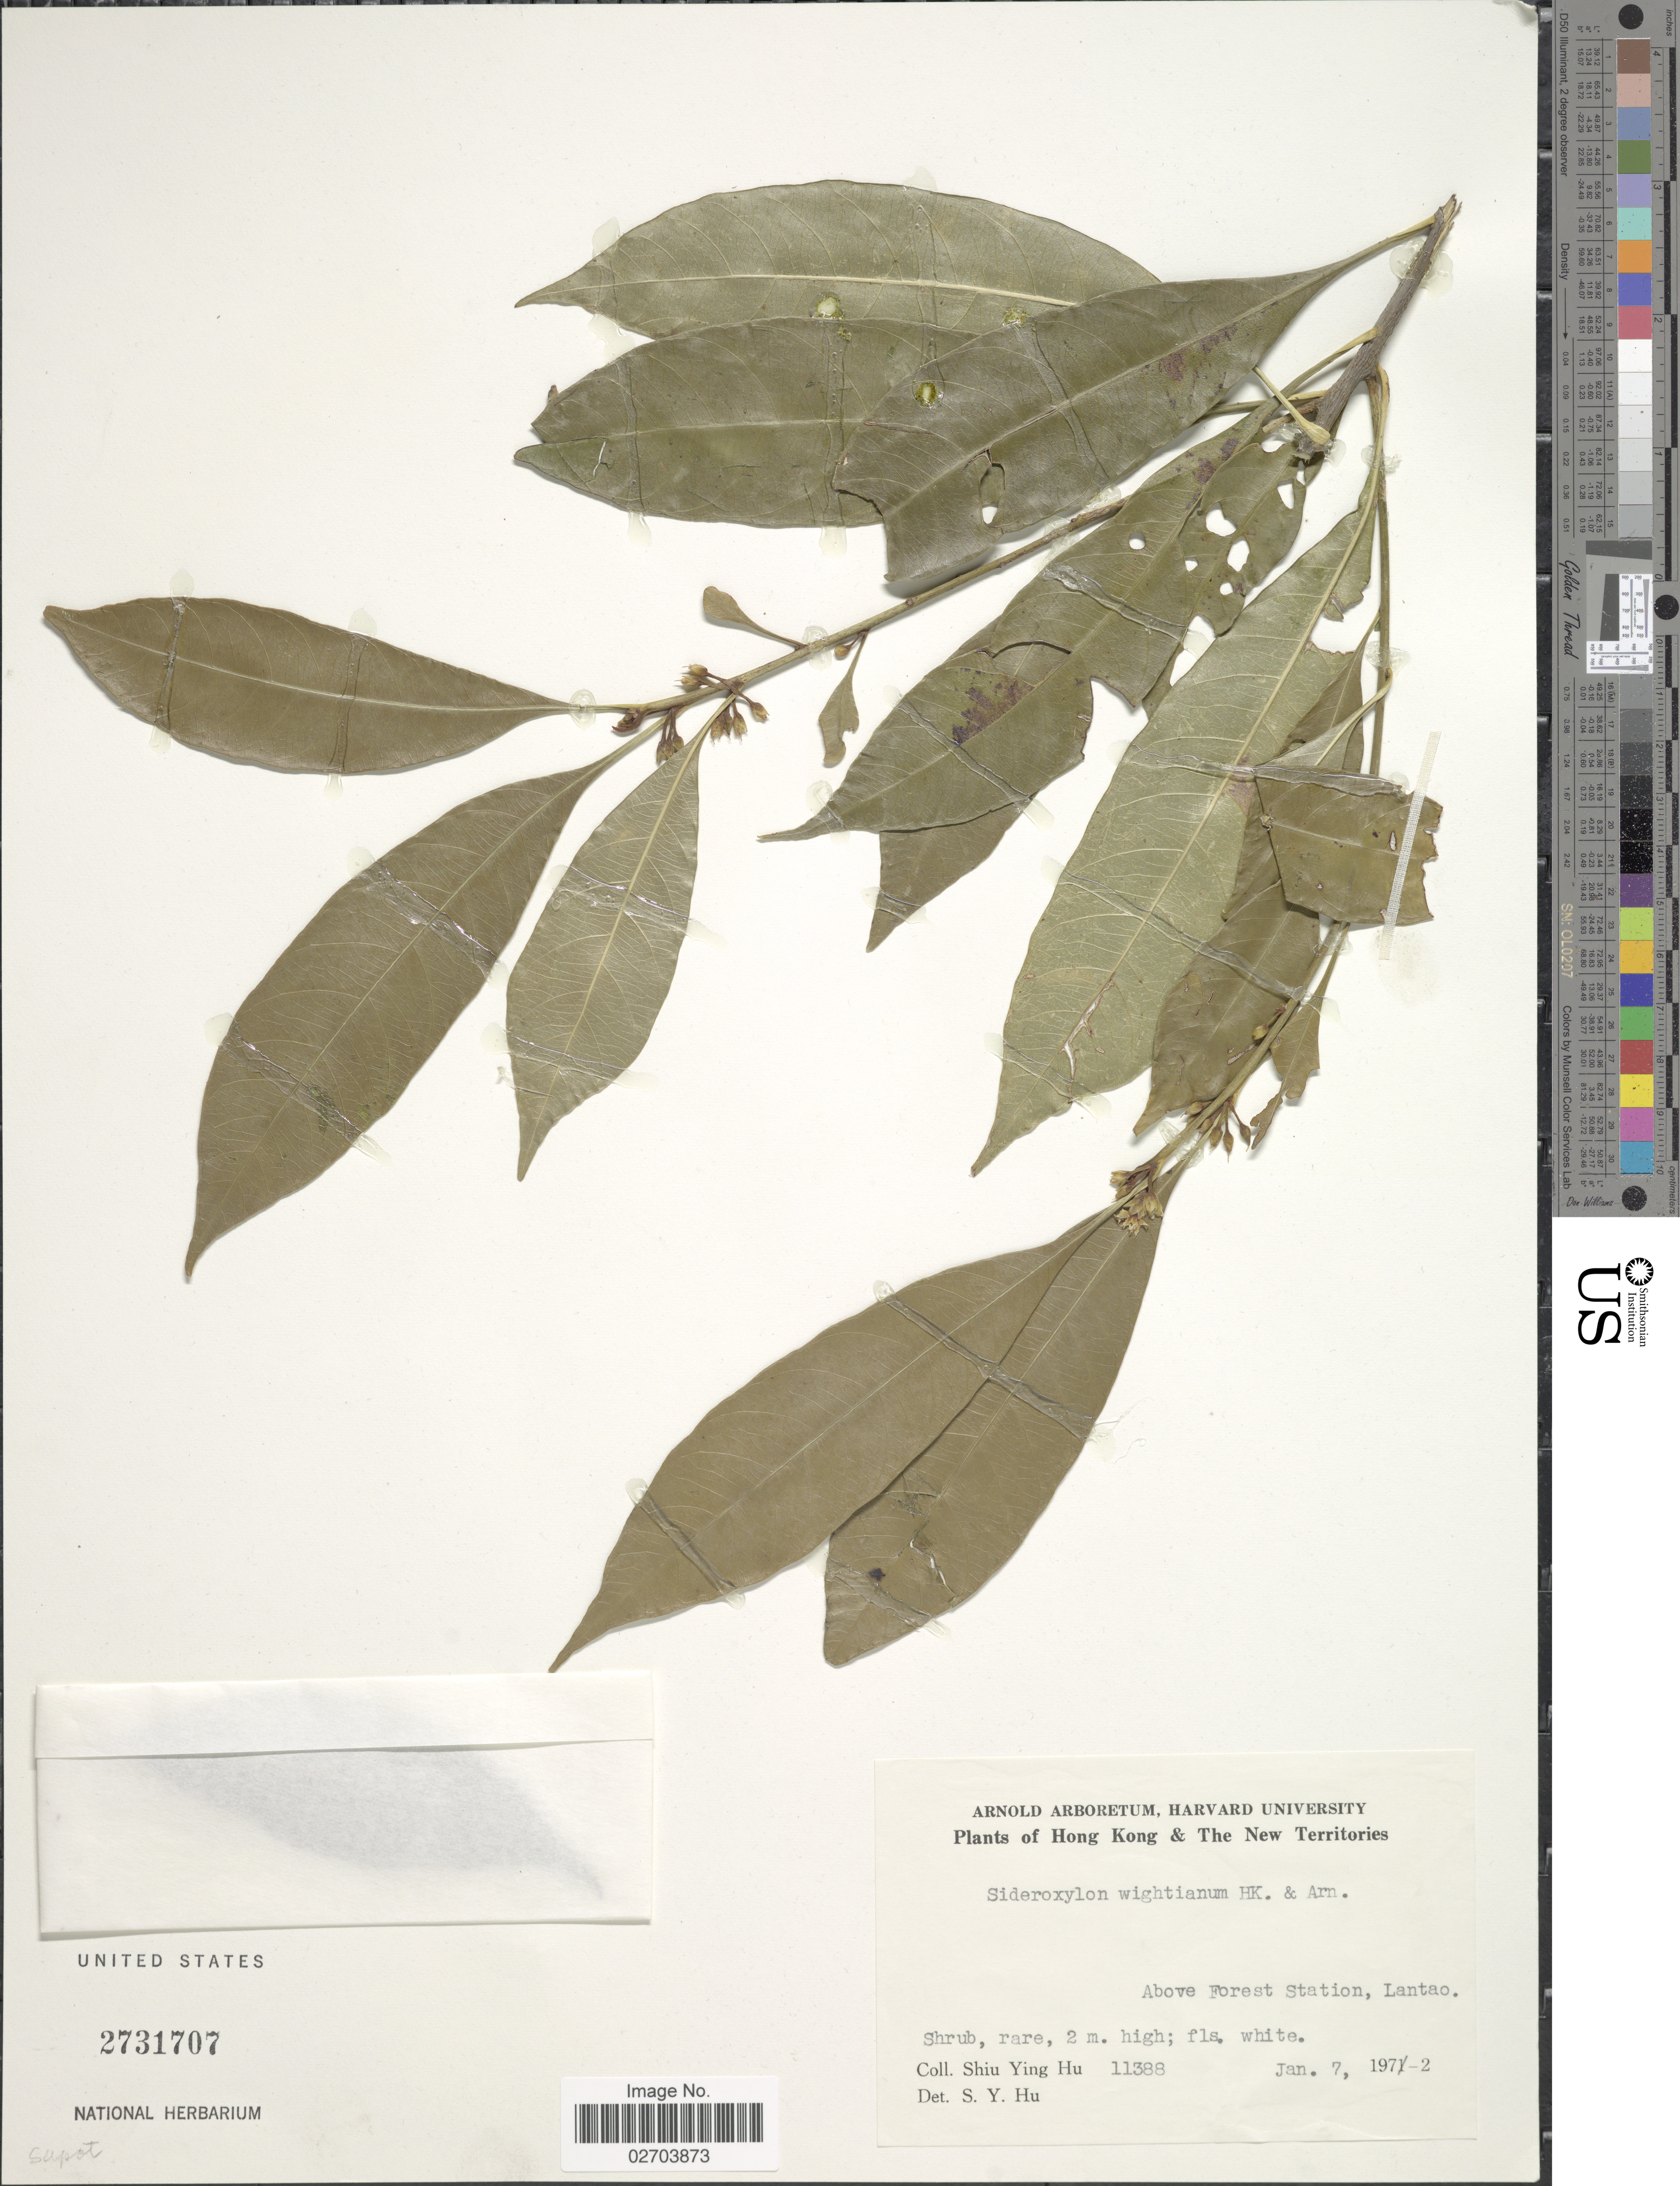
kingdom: Plantae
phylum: Tracheophyta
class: Magnoliopsida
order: Ericales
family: Sapotaceae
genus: Sideroxylon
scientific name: Sideroxylon wightianum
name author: Hook. & Arn.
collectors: S. Y. Hu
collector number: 11388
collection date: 1972-01-07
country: China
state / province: Hong Kong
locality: Hong Kong & The New Territories. Above Forest Station, Lantao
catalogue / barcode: US 2731707